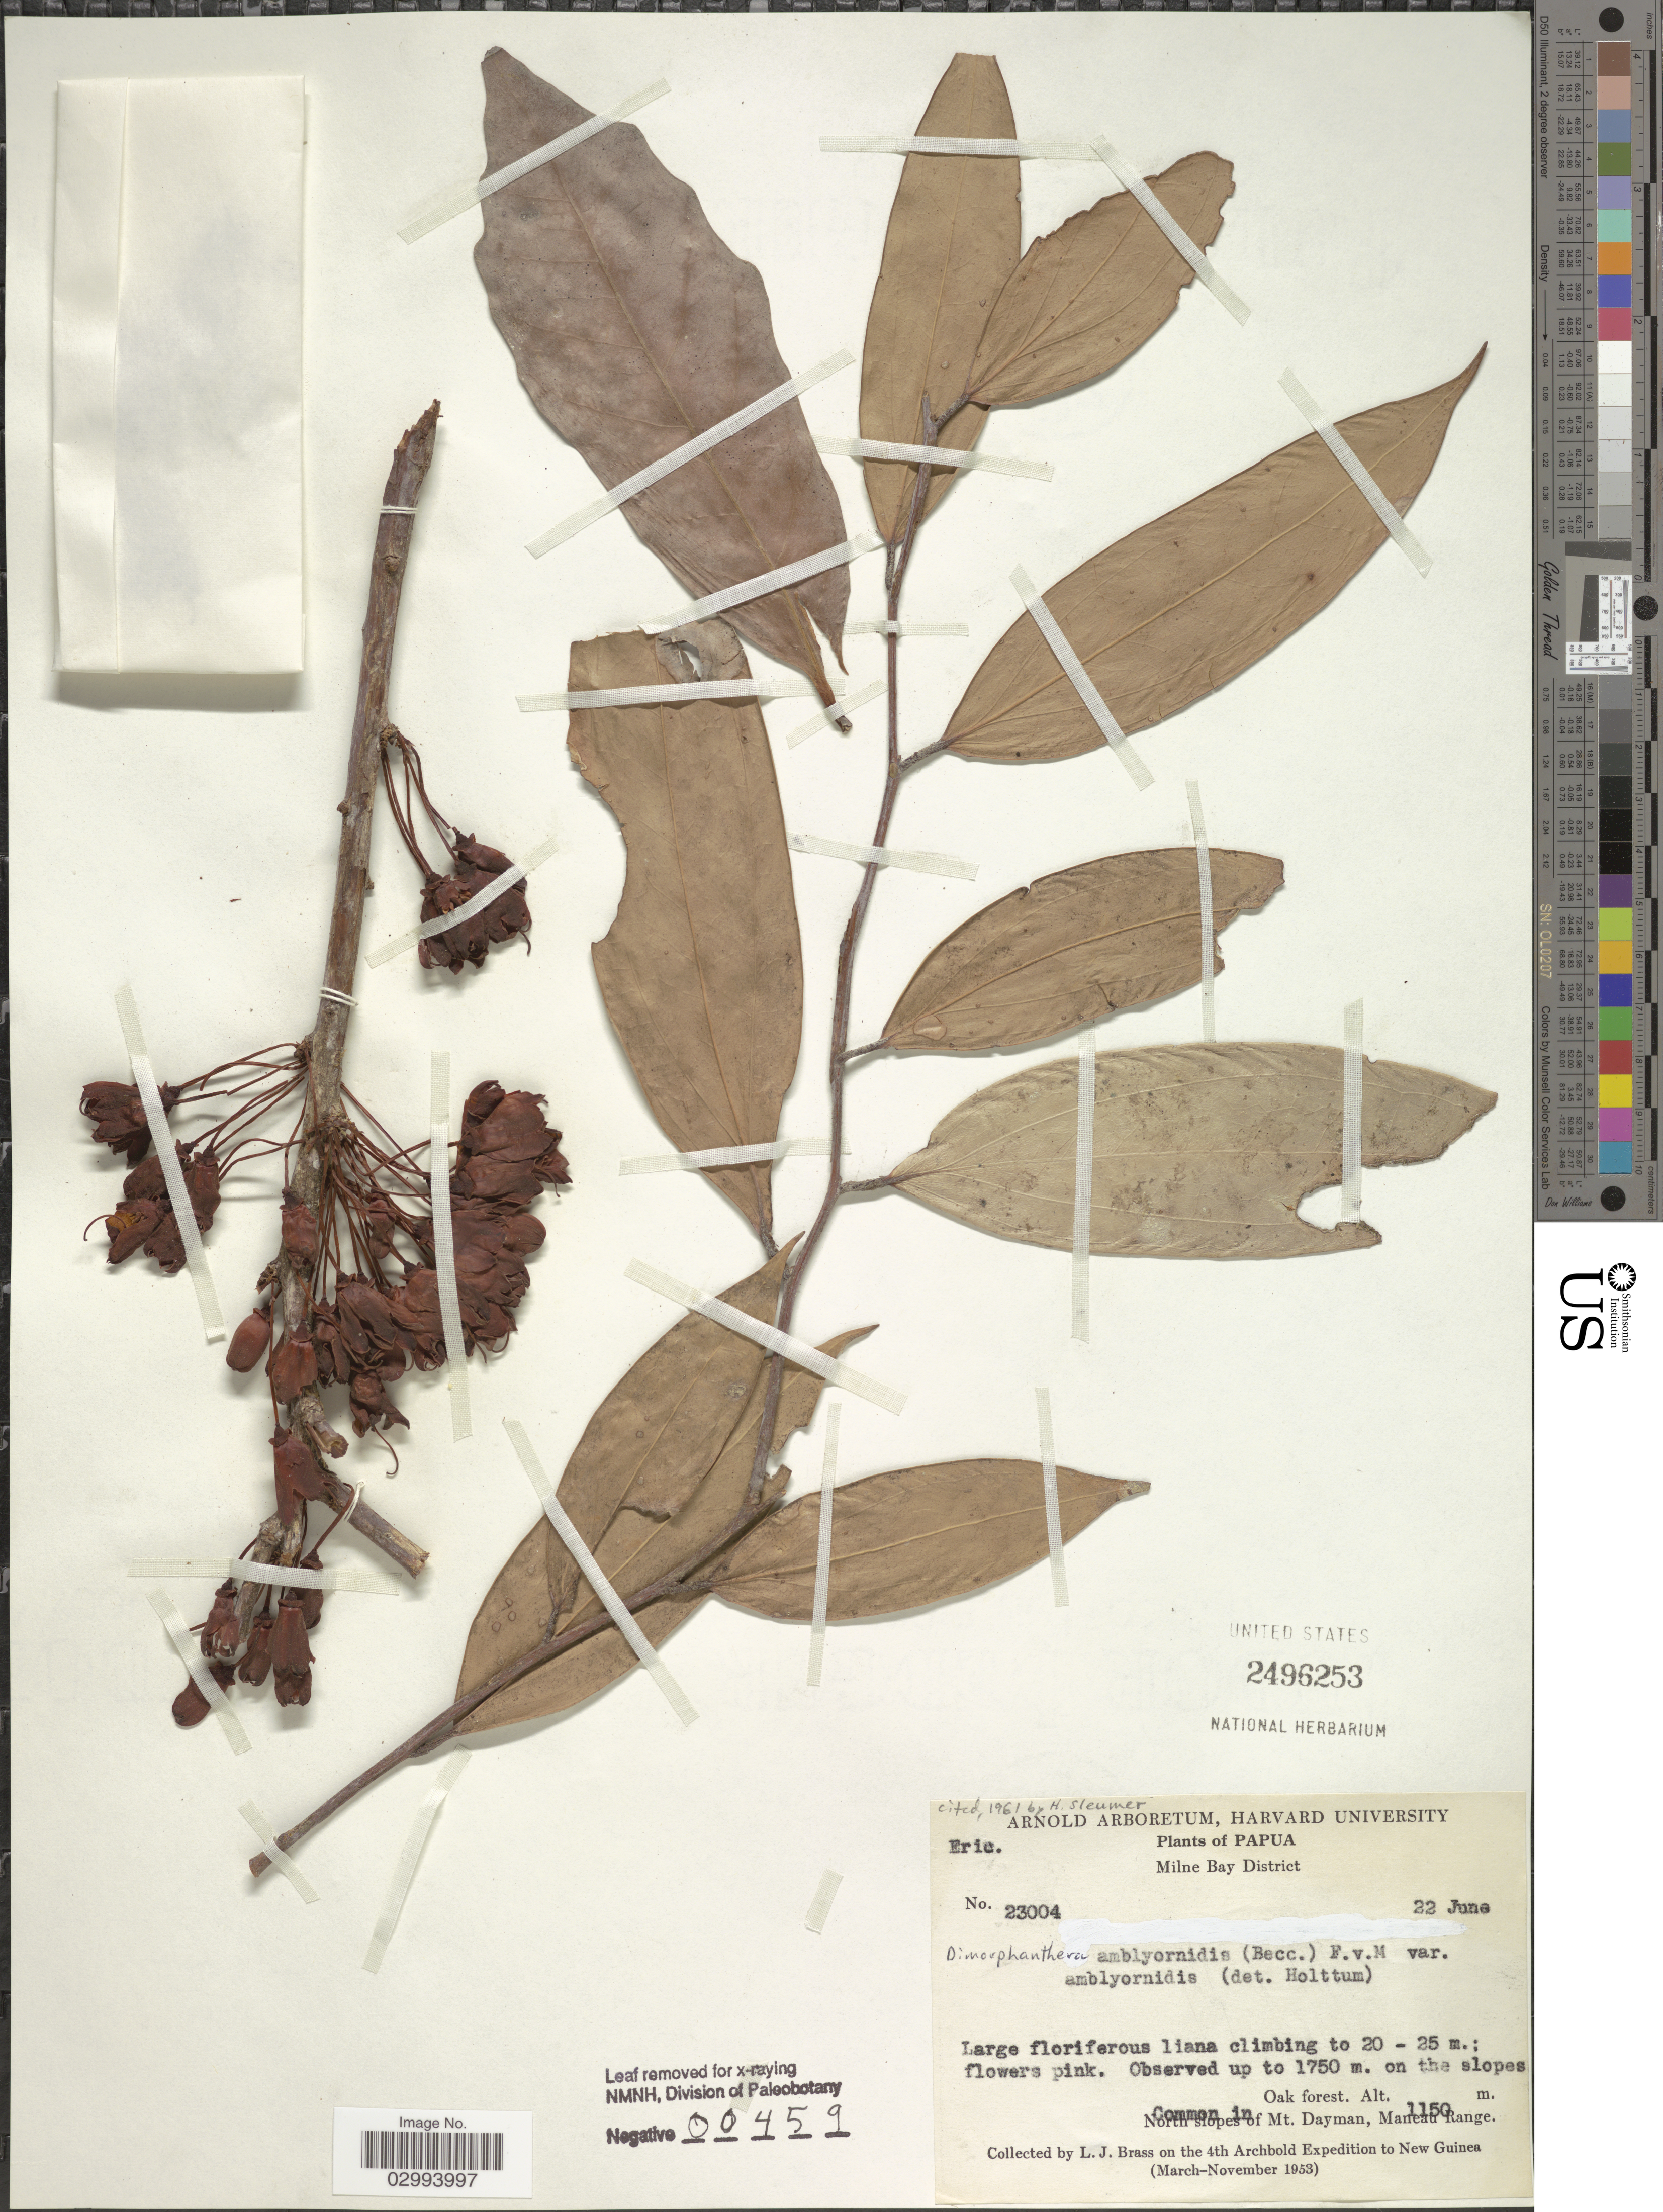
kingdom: Plantae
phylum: Tracheophyta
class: Magnoliopsida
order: Ericales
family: Ericaceae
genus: Dimorphanthera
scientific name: Dimorphanthera amblyornidis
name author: (Becc.) F. Muell.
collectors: L. J. Brass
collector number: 23004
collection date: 1953-06-22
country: Papua New Guinea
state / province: Milne Bay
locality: Papua. Milne Bay District. Oak forest. Common in North slopes of Mt. Dayman, Maneau Range. New Guinea.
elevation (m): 1150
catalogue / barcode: US 2496253